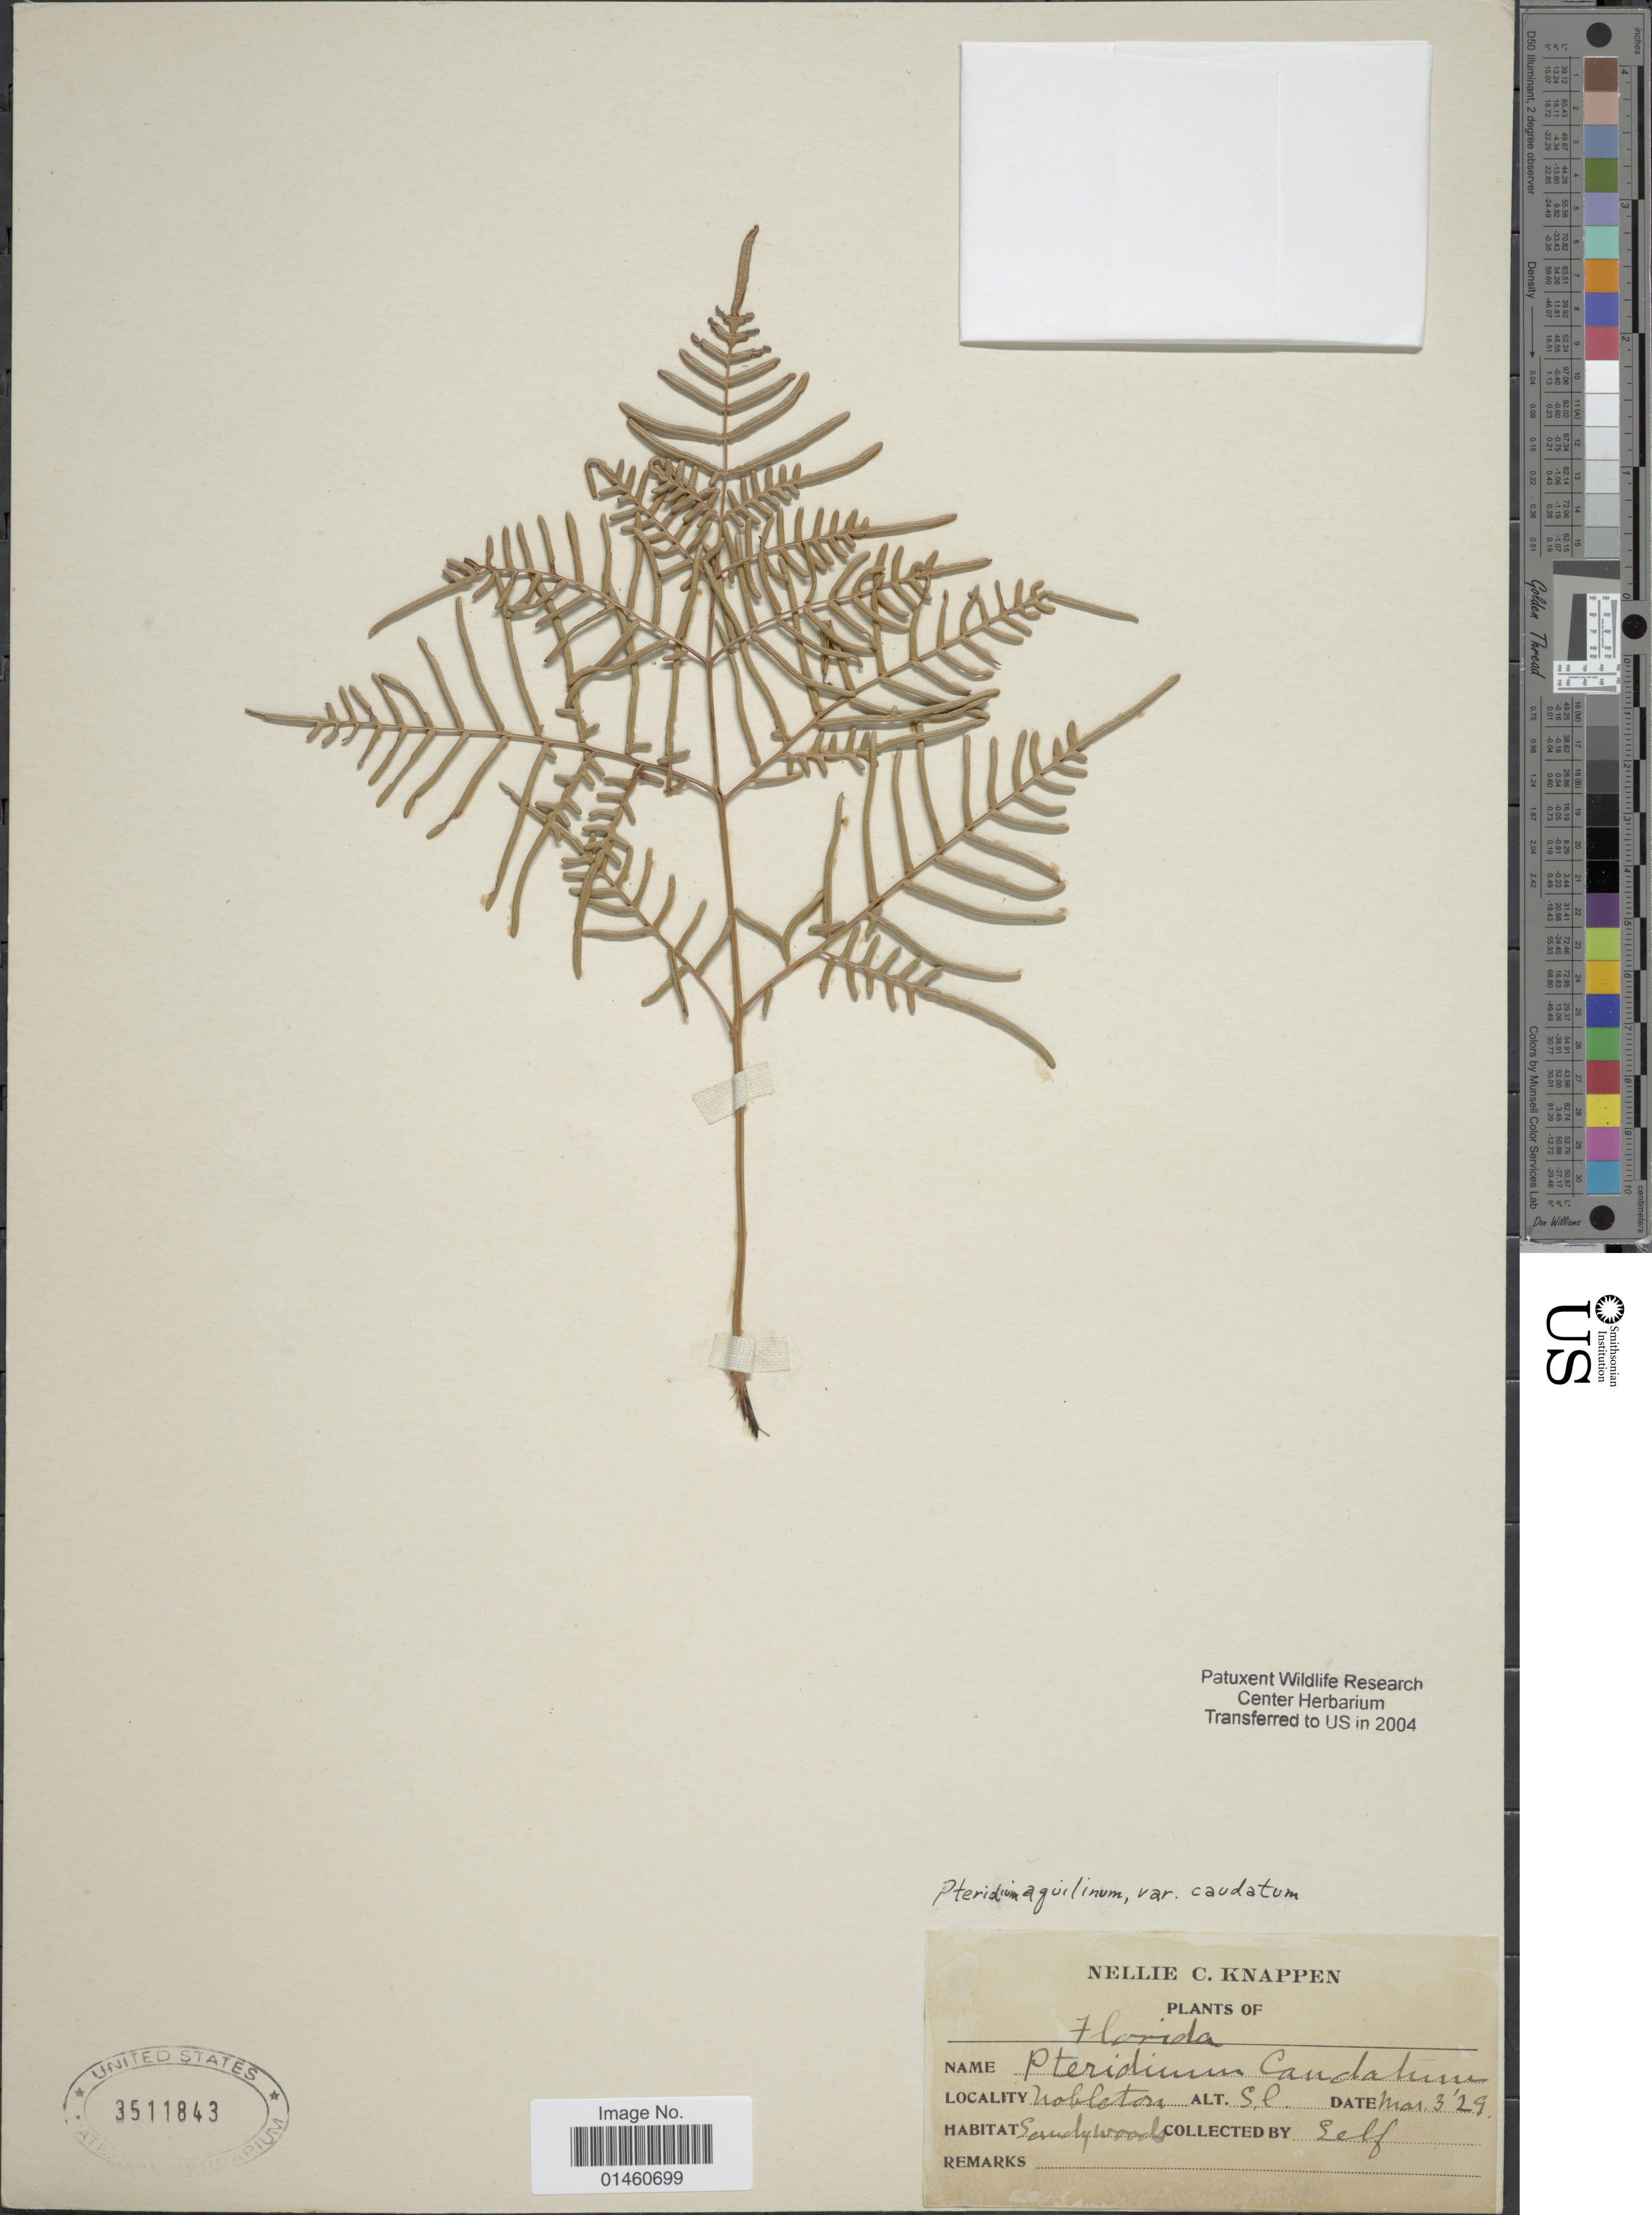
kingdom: Plantae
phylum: Tracheophyta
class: Polypodiopsida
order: Polypodiales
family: Dennstaedtiaceae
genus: Pteridium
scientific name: Pteridium caudatum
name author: (L.) Maxon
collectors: N. Knappen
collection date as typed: Transcribed d/m/y: 3/3/29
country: United States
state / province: Florida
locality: Nobletori, sandy wood.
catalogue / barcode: US 3511843